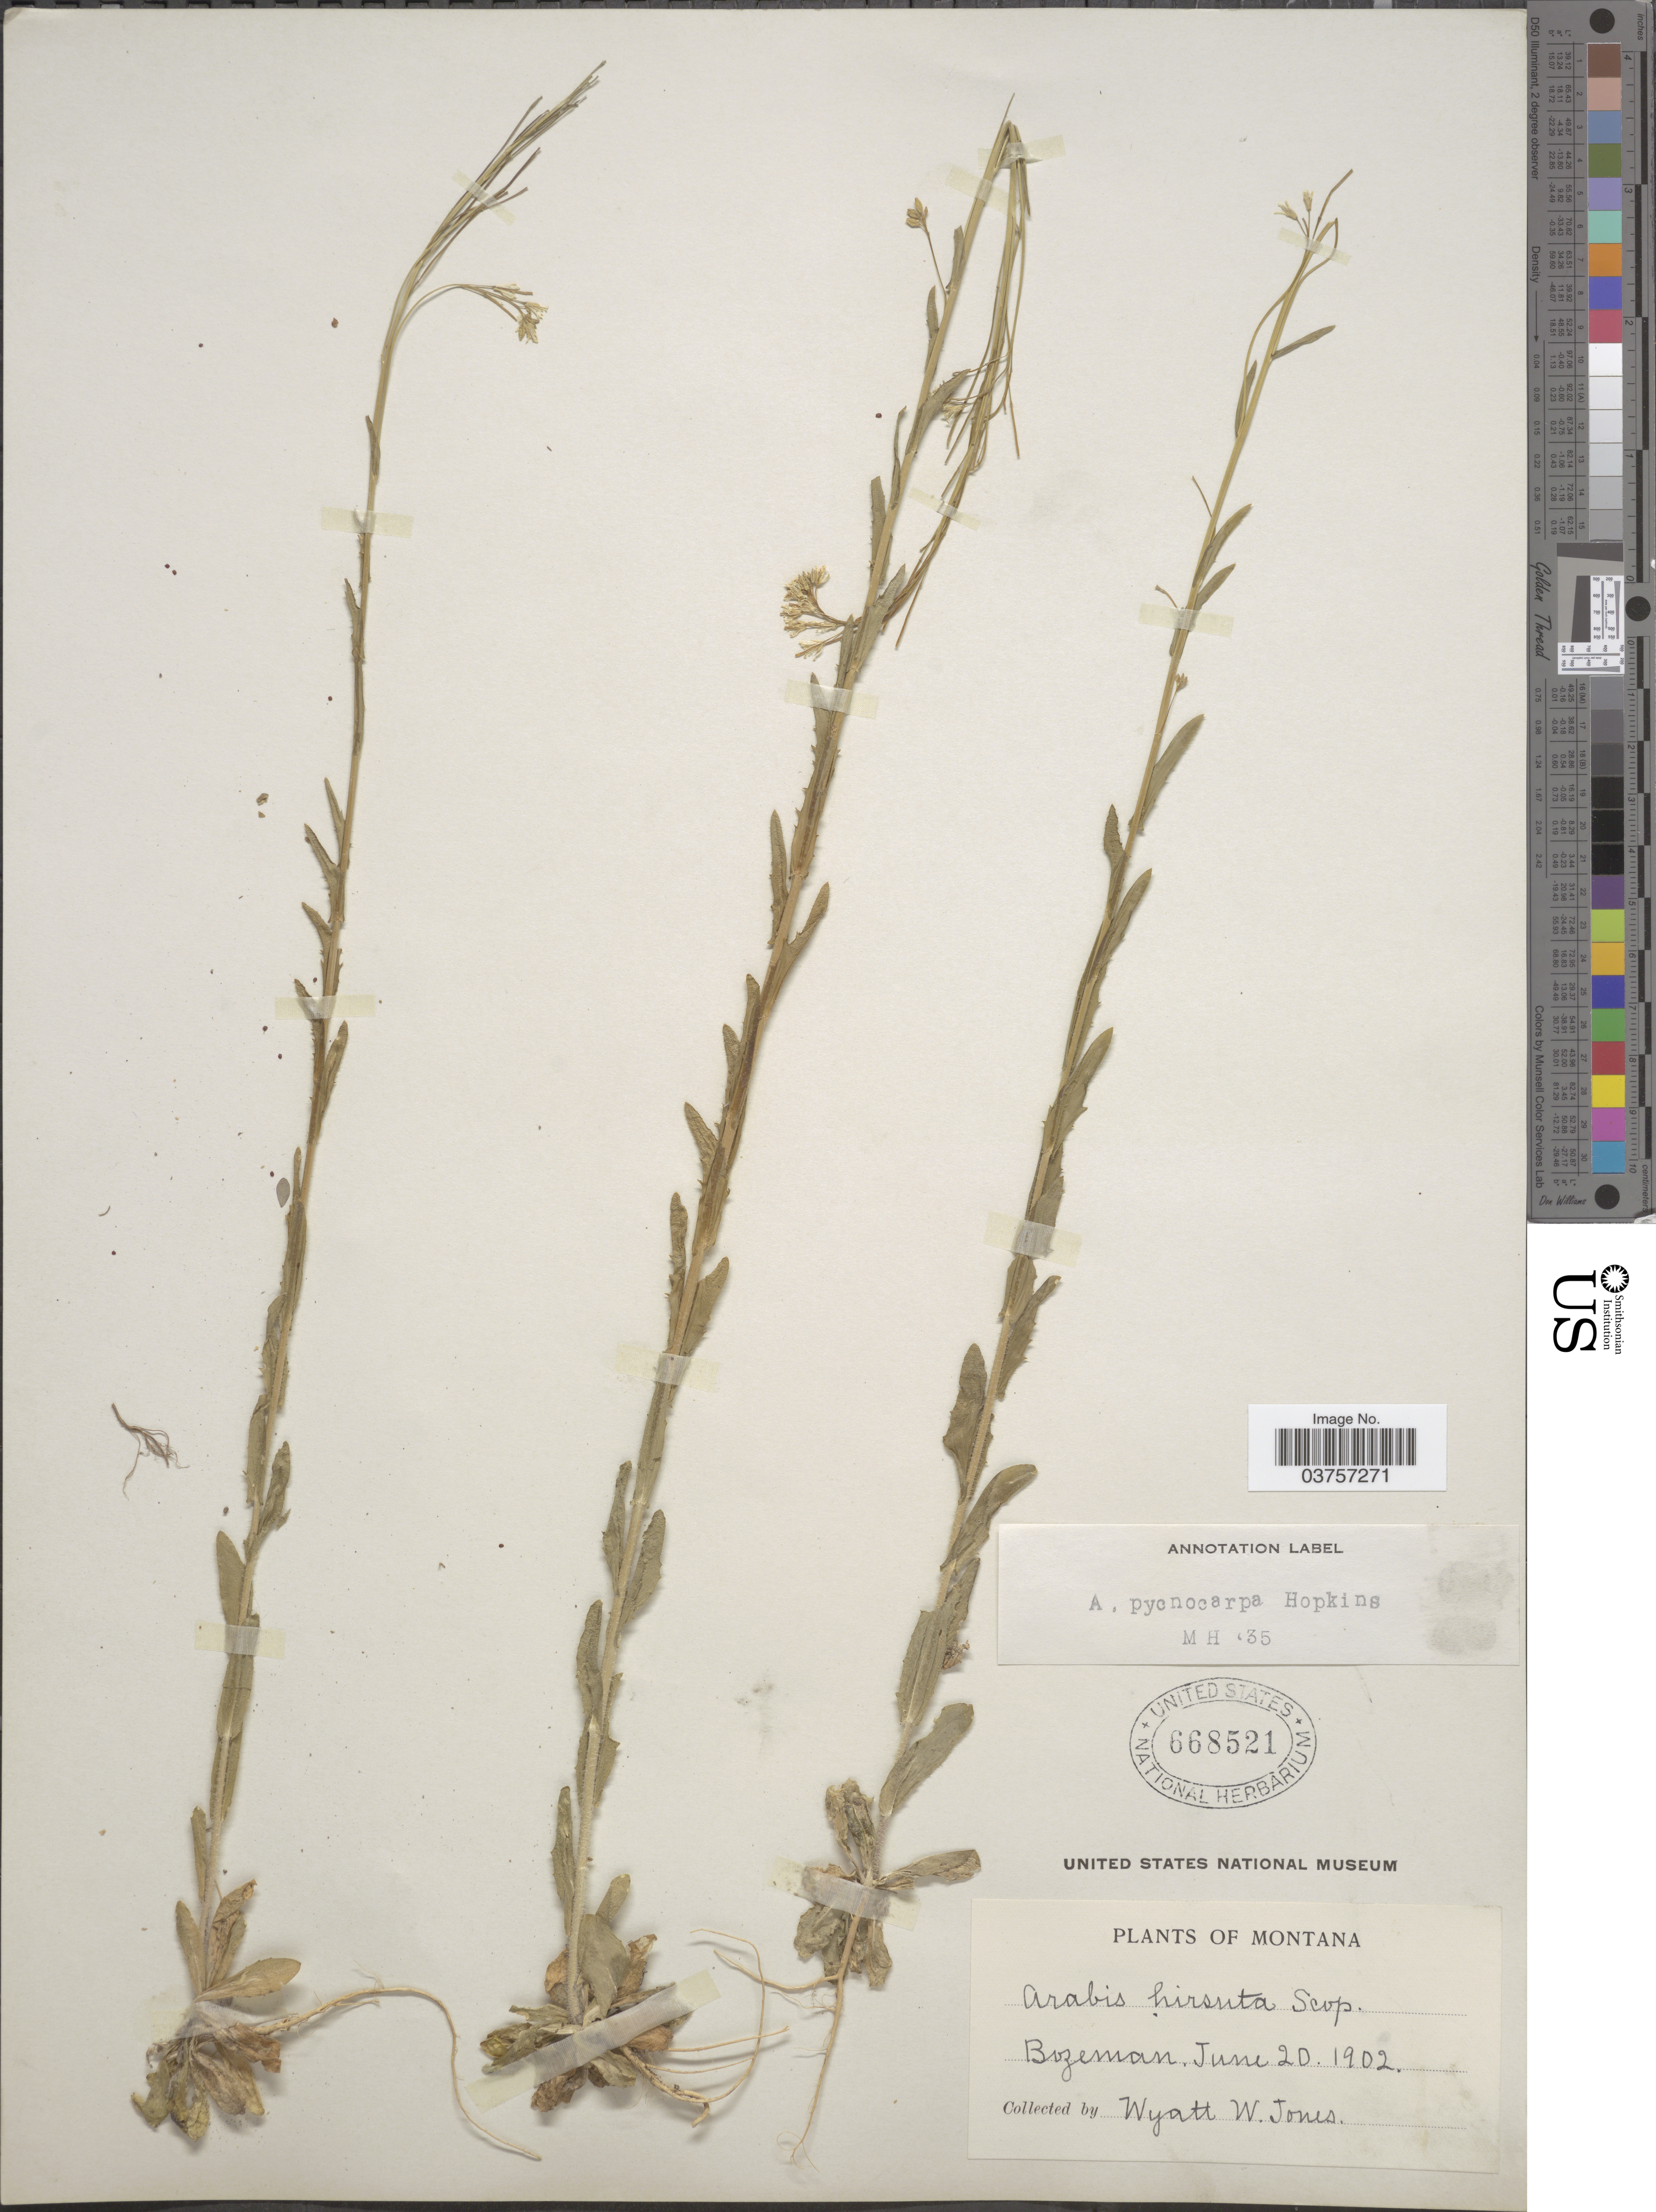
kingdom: Plantae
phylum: Tracheophyta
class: Magnoliopsida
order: Brassicales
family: Brassicaceae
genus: Arabis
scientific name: Arabis hirsuta var. pycnocarpa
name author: M. Hopkins & Rollins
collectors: W. W. Jones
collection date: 1902-06-20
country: United States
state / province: Montana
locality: Bozeman.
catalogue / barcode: US 668521